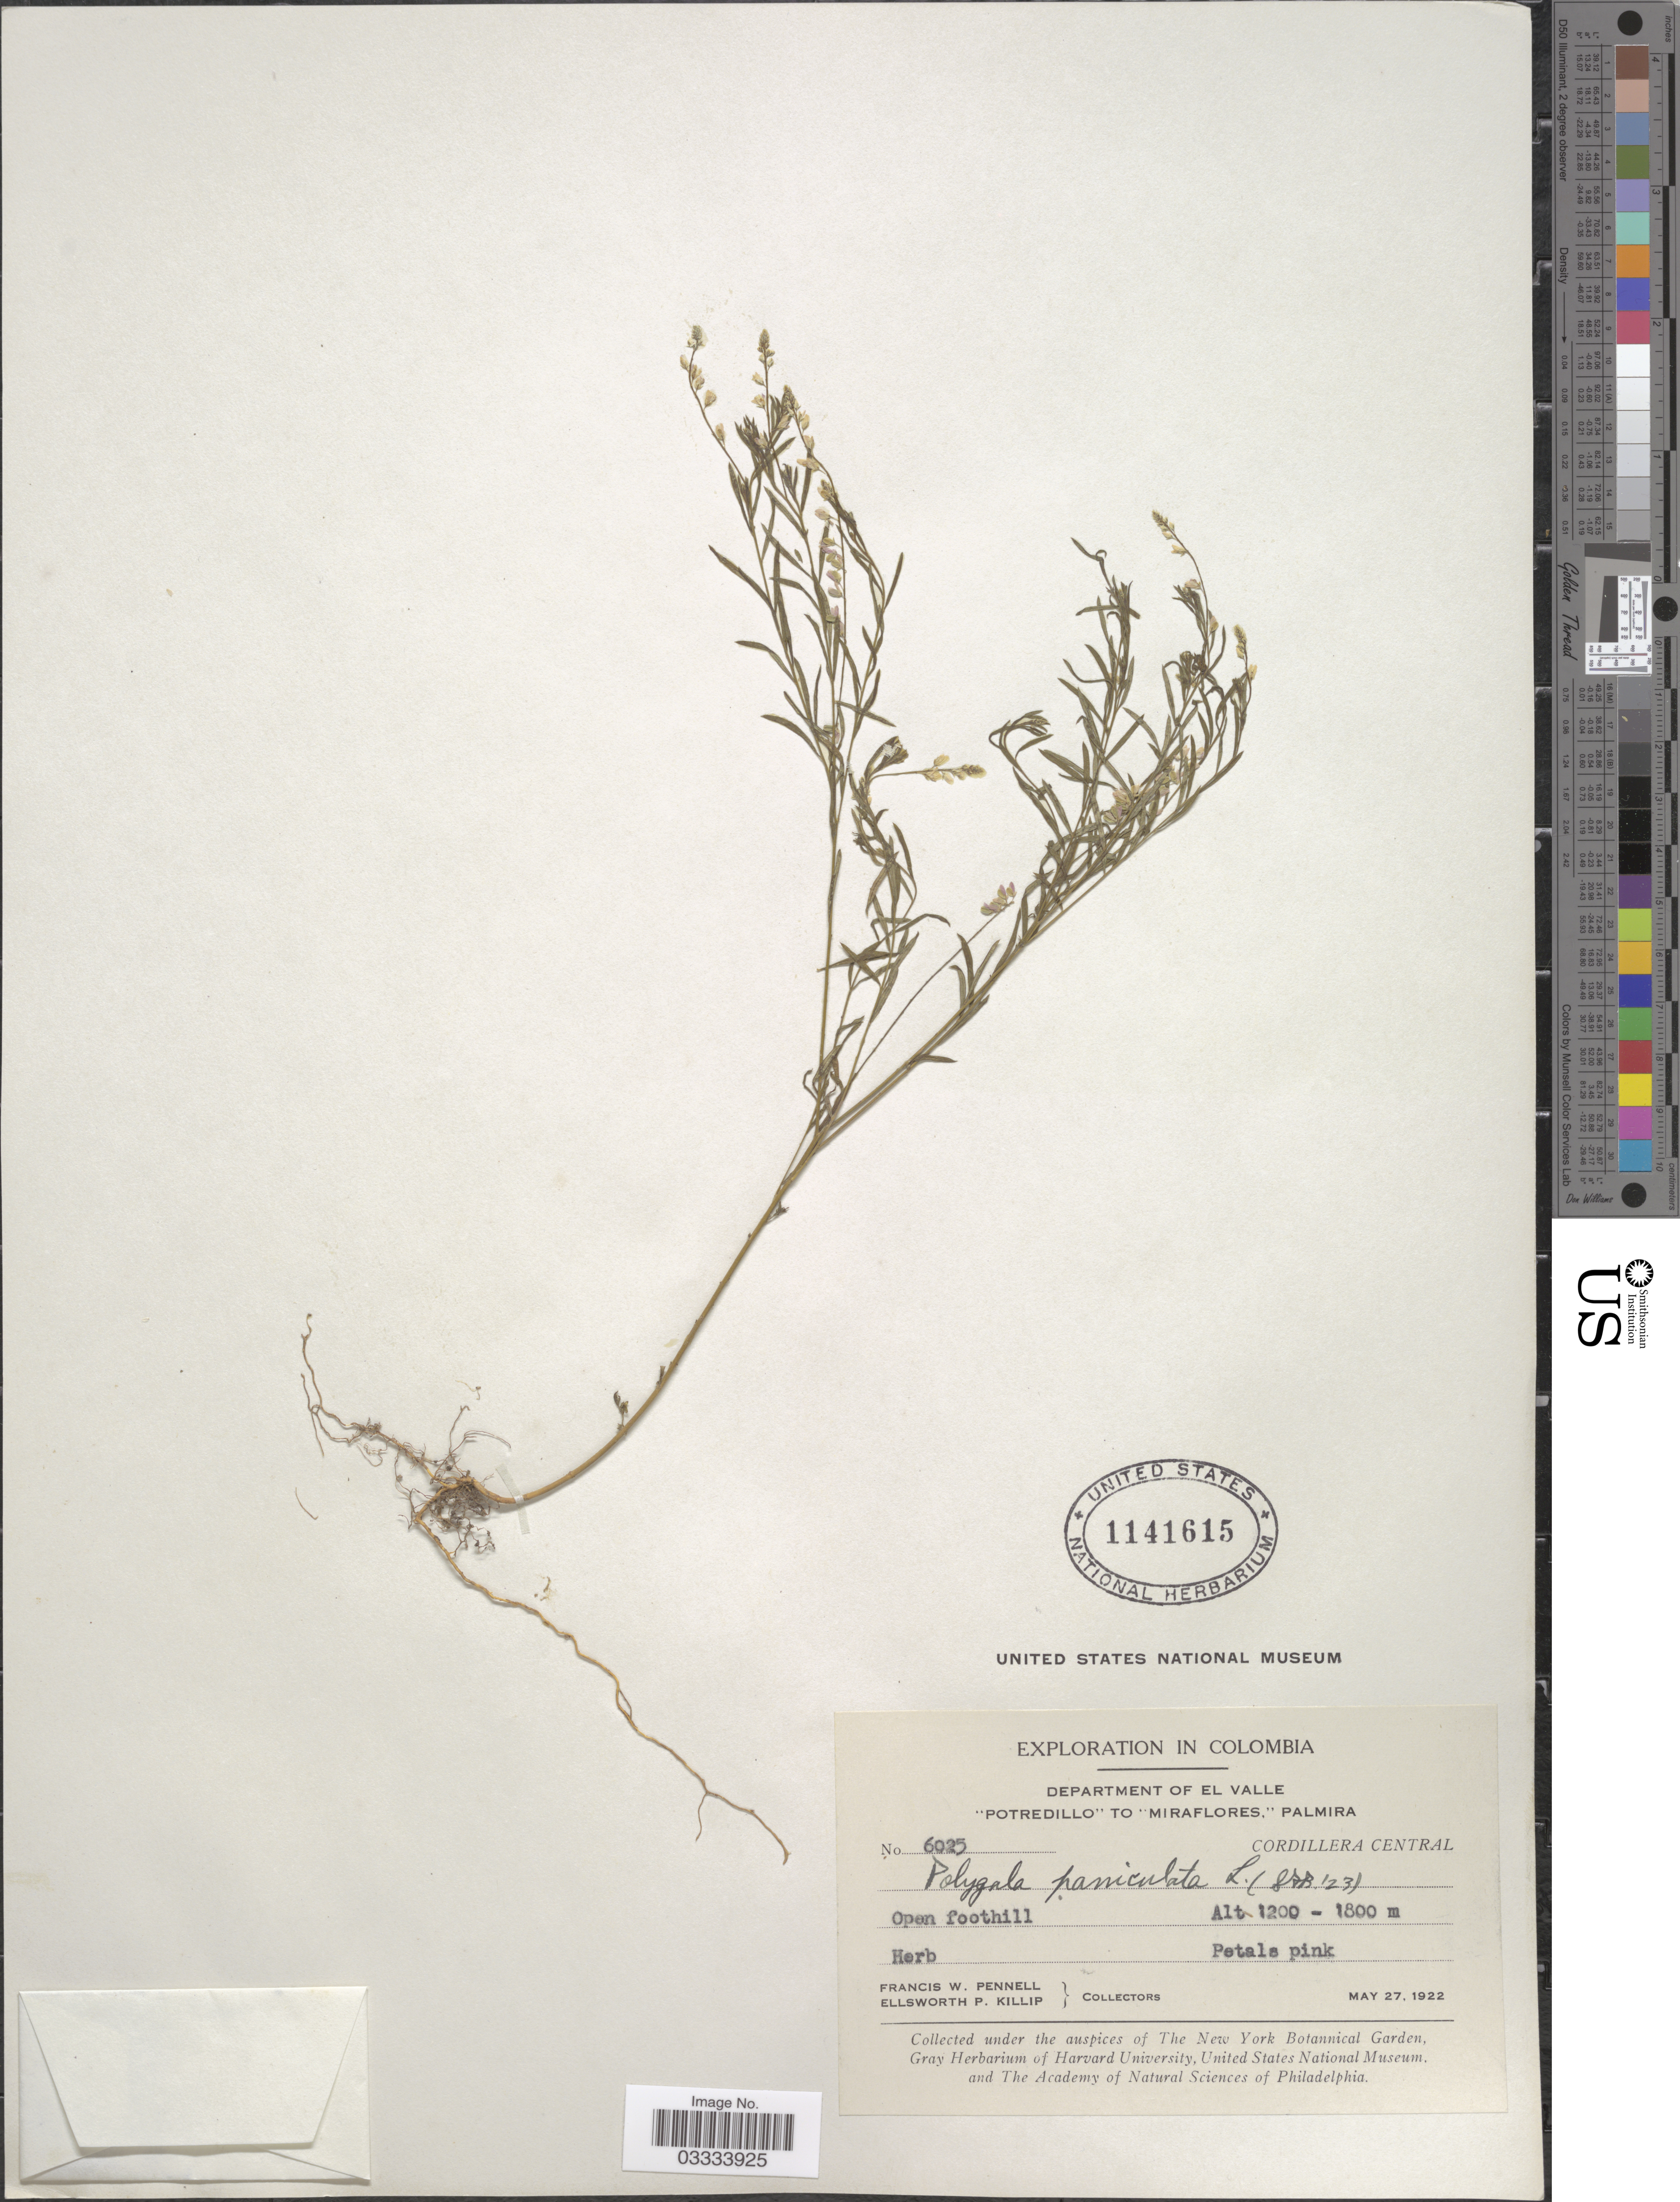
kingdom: Plantae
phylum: Tracheophyta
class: Magnoliopsida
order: Fabales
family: Polygalaceae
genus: Polygala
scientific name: Polygala paniculata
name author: L.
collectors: F. W. Pennell & E. P. Killip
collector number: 6025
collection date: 1922-05-27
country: Colombia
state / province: Valle del Cauca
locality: Department of El Valle. "Potredillo" To "Miraflores," Palmira. Cordillera Central.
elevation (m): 1200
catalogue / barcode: US 1141615